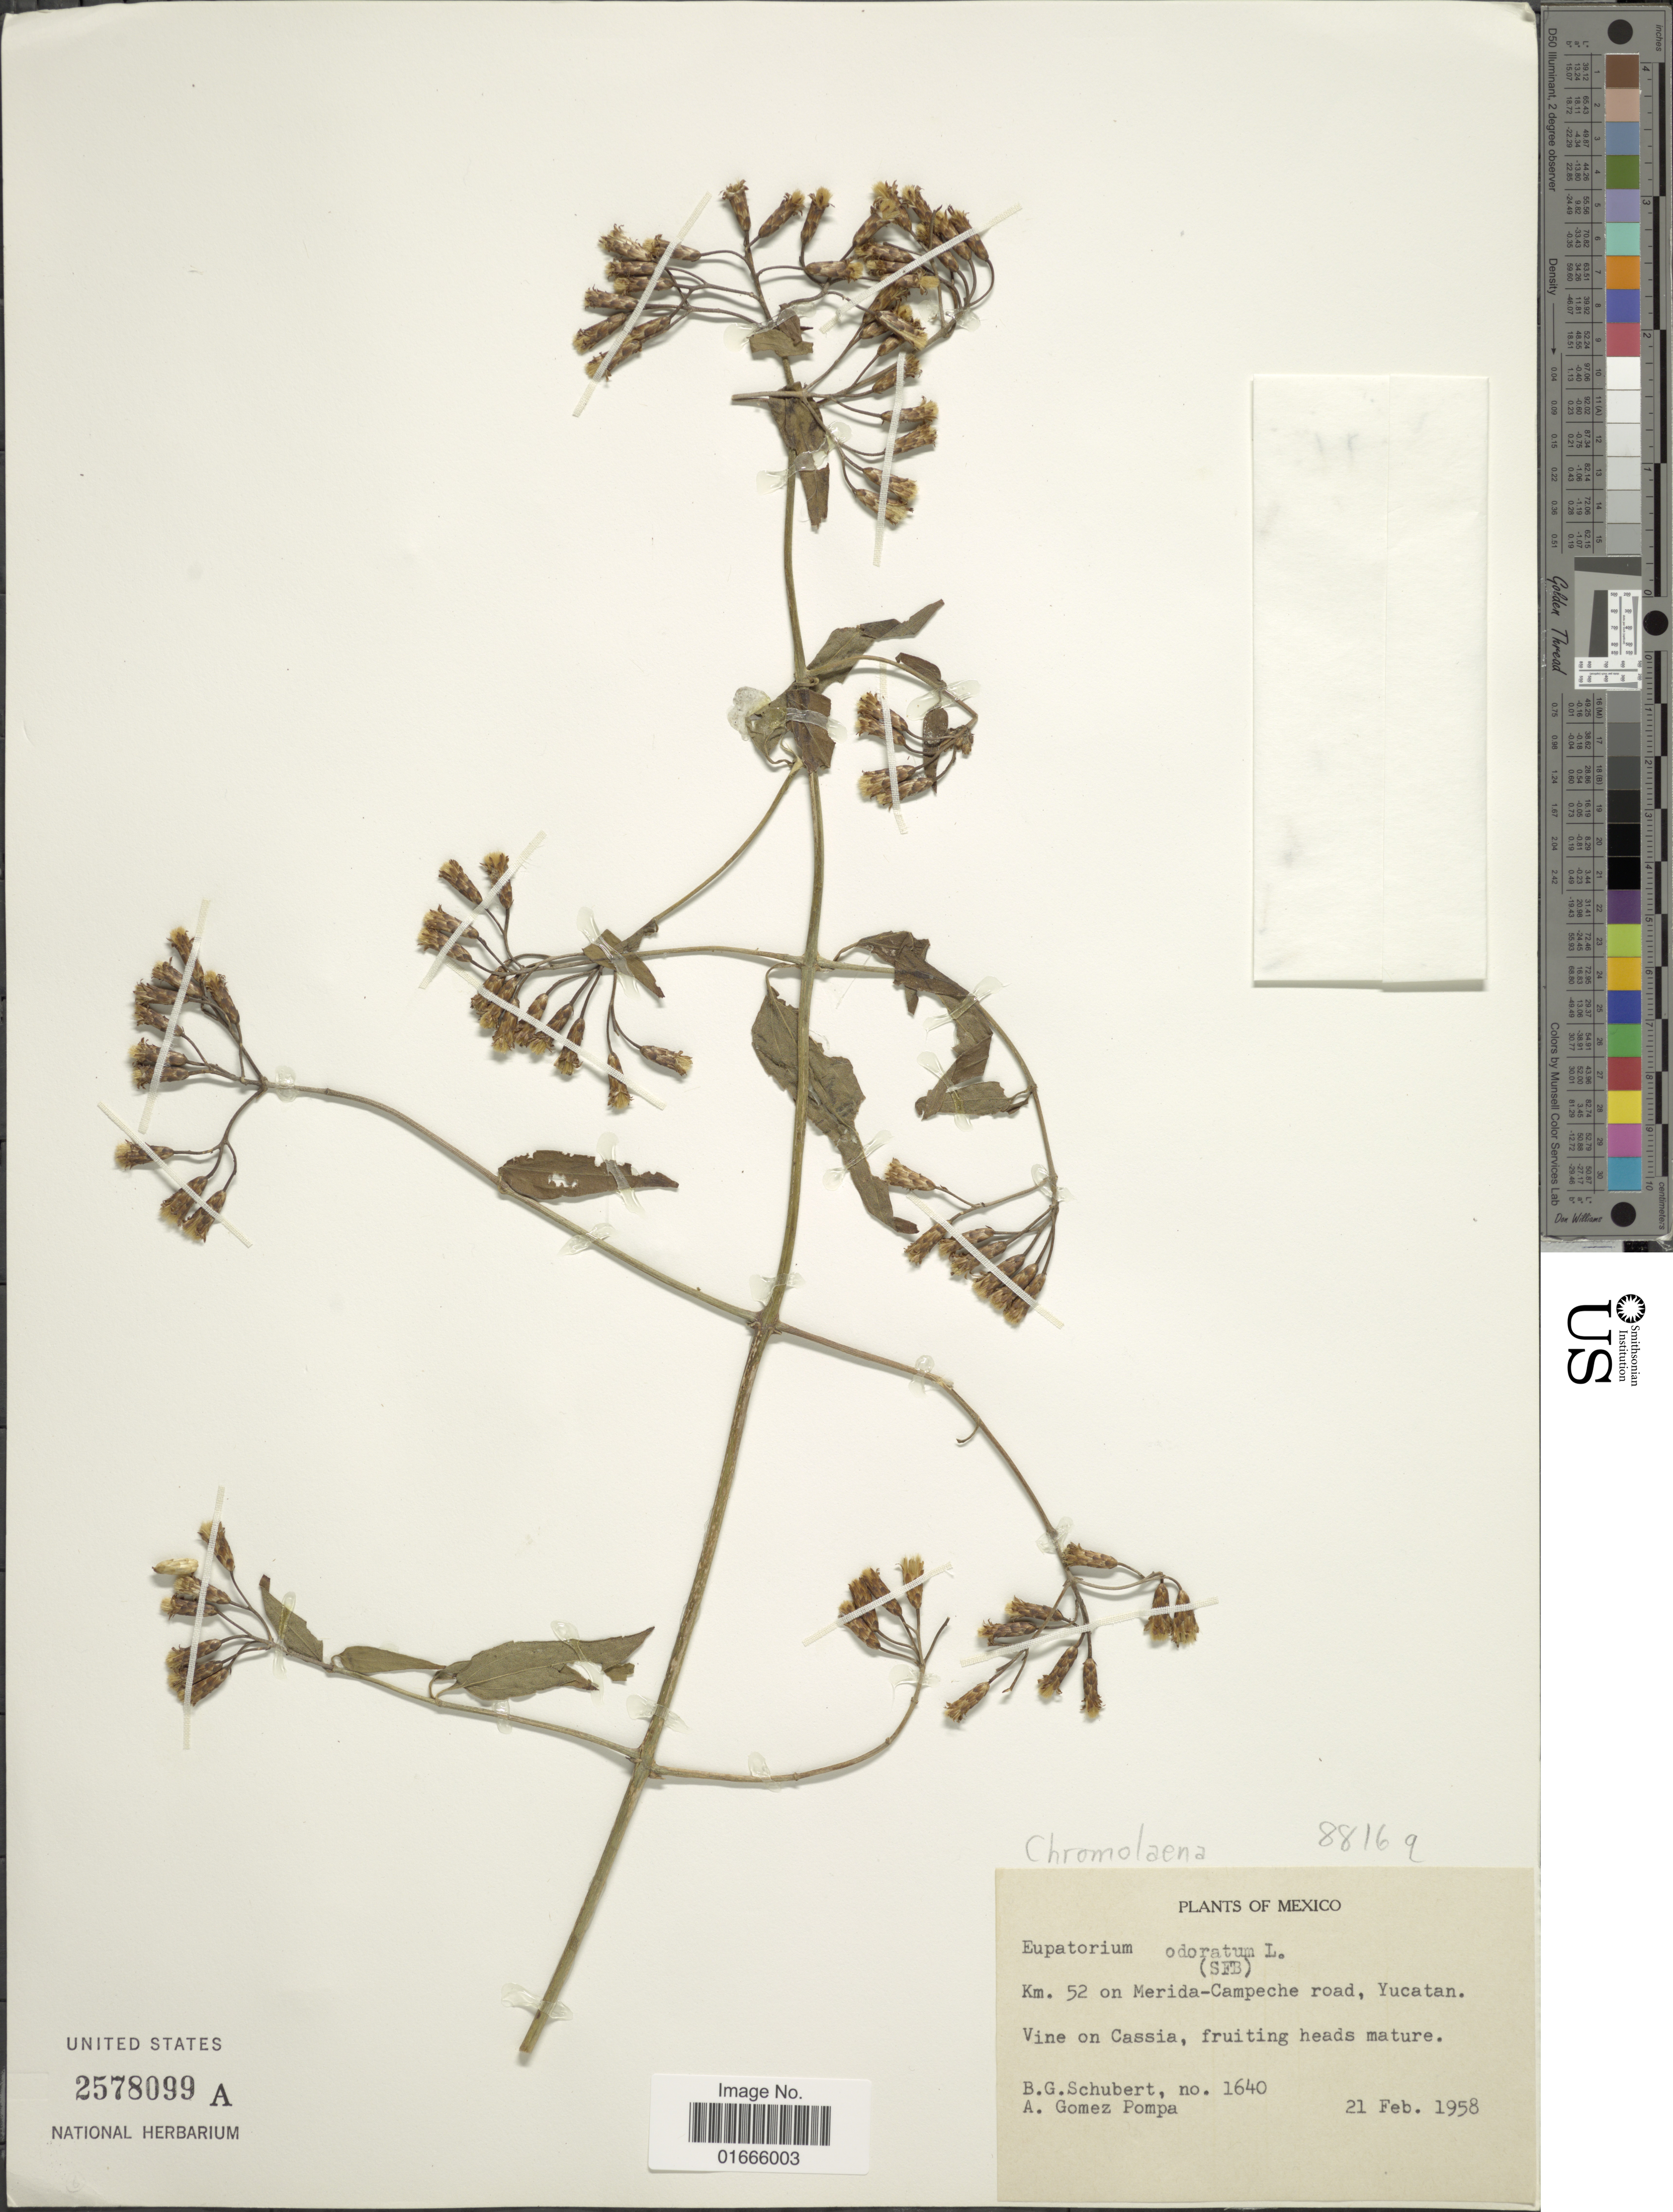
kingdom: Plantae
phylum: Tracheophyta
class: Magnoliopsida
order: Asterales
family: Asteraceae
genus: Chromolaena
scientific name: Chromolaena odorata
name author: (L.) R.M. King & H. Rob.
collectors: B. Schubert & A. Gómez Pompa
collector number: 1640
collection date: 1958-02-21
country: Mexico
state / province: Yucatán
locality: Km. 52 on Merida-Campeche road, Yucatan, Vine on Cassia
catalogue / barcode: US 2578099A